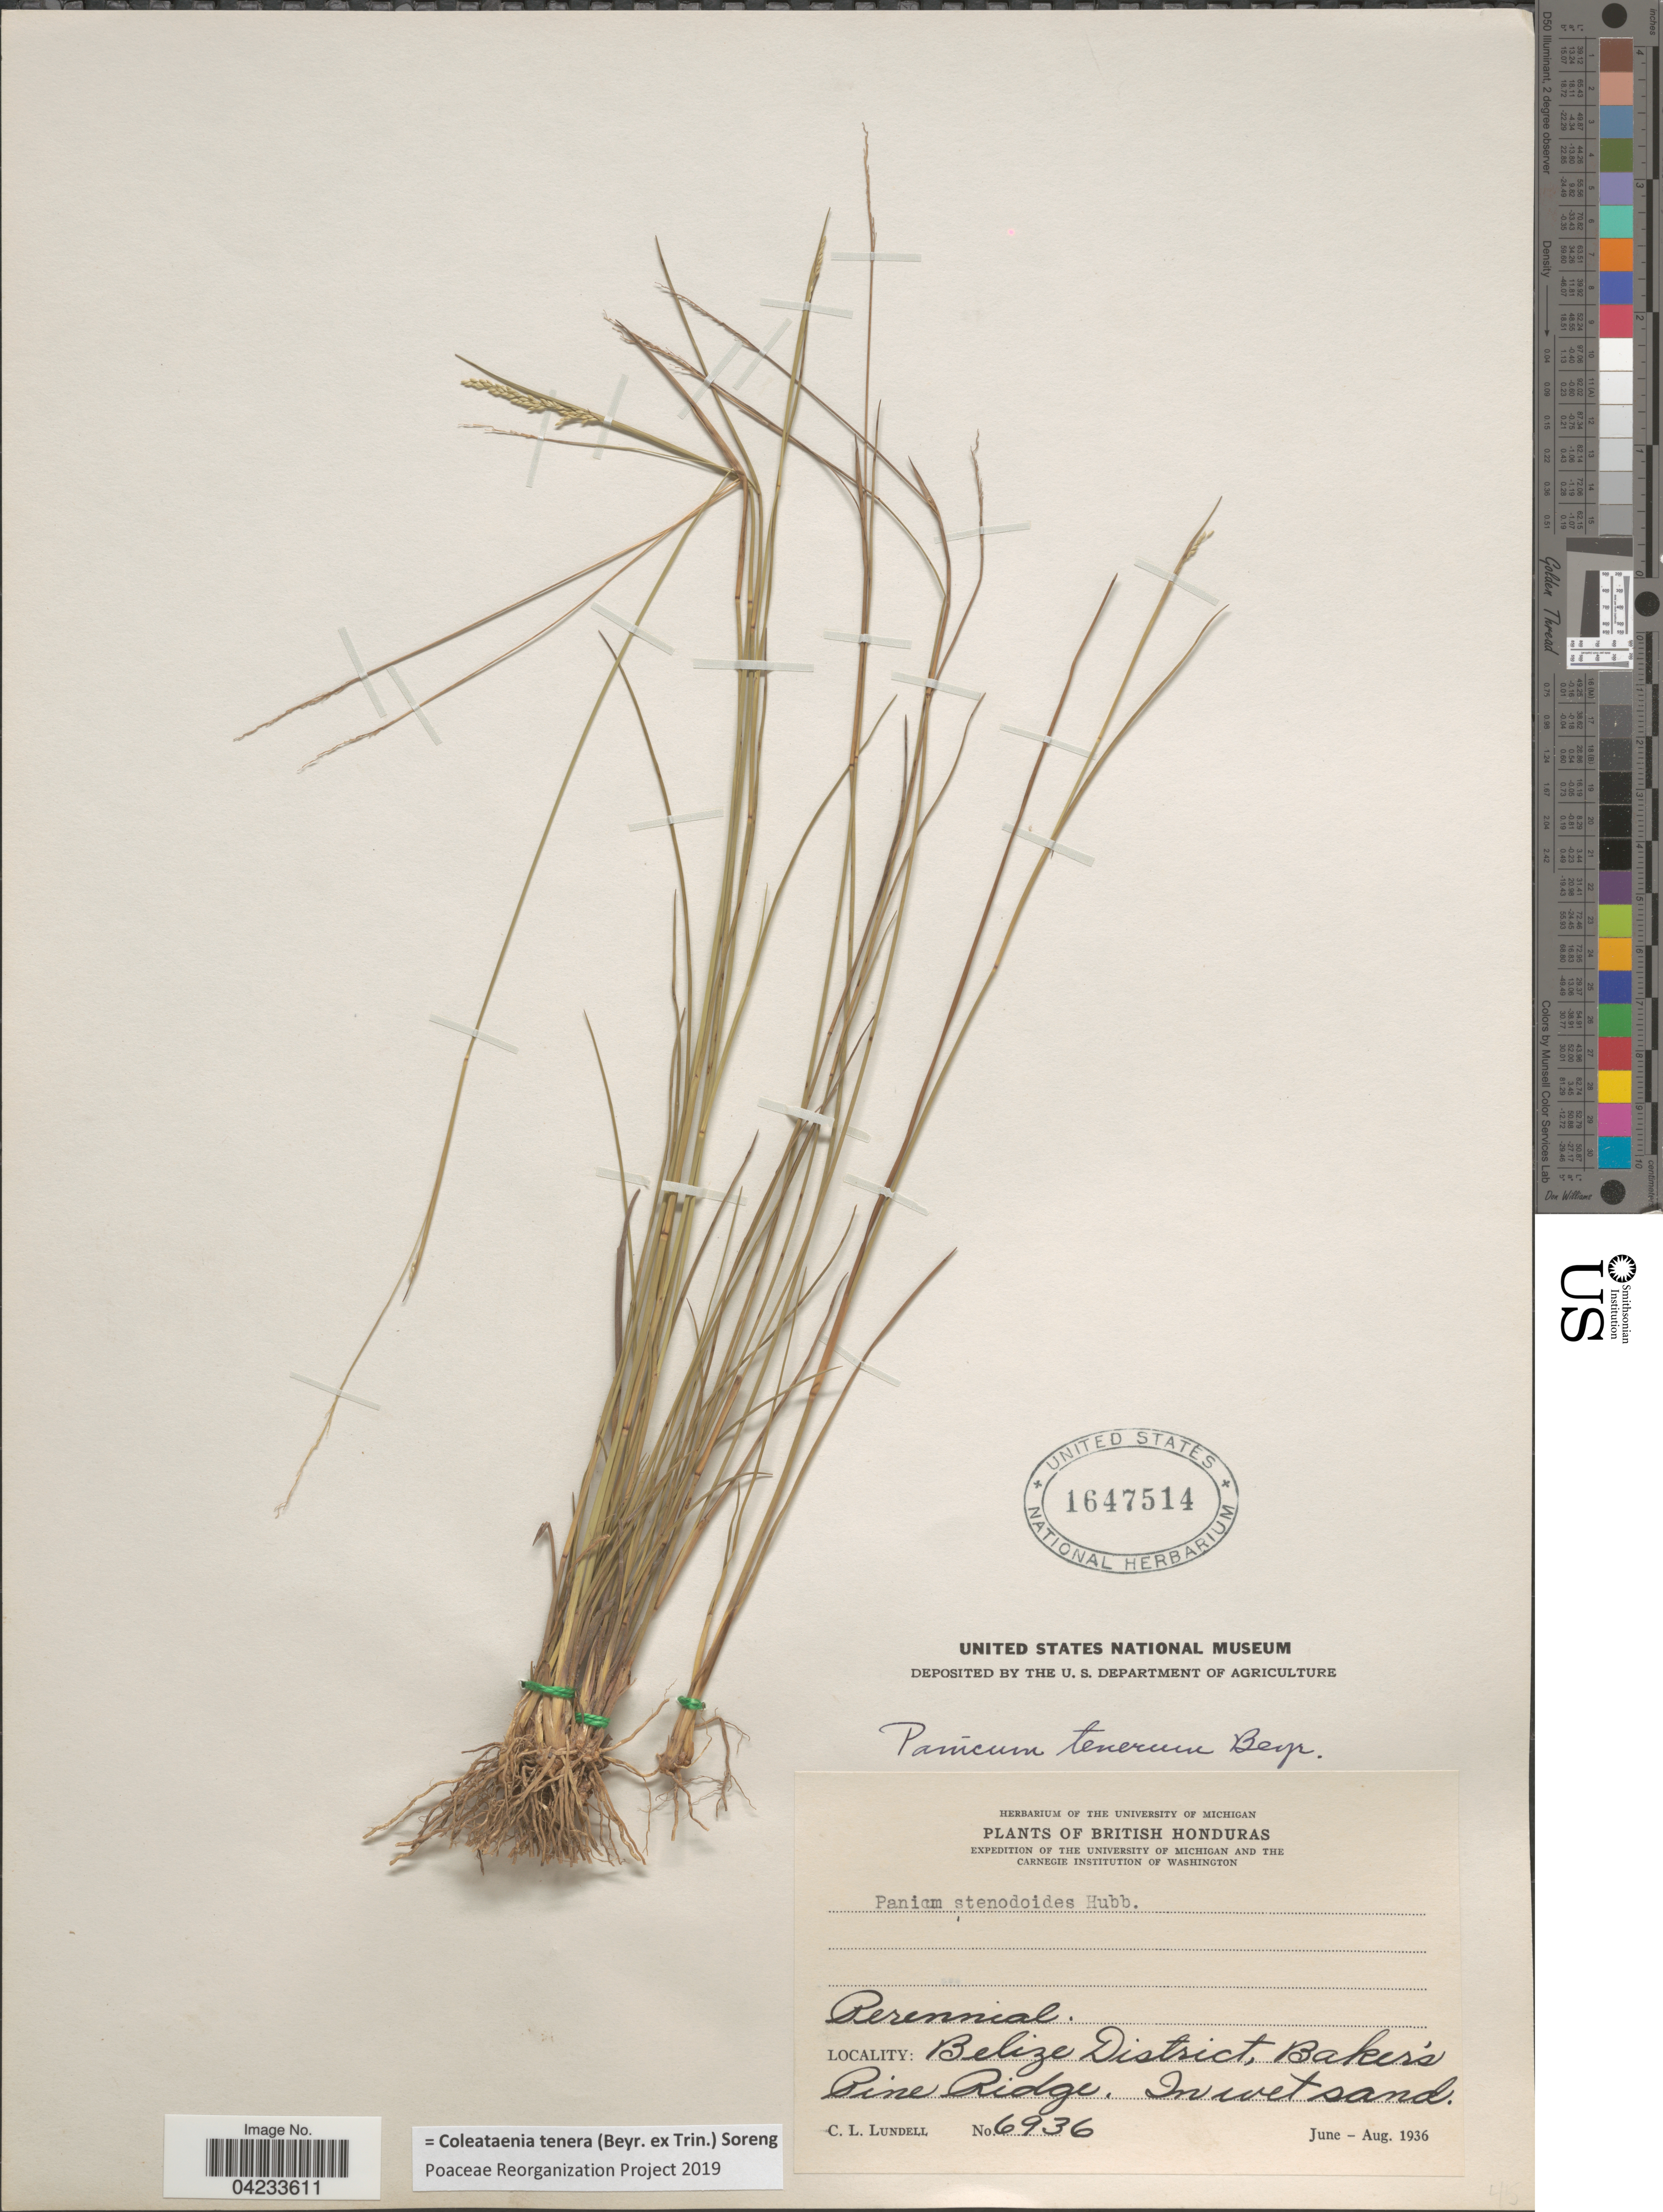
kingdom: Plantae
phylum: Tracheophyta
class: Liliopsida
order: Poales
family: Poaceae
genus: Coleataenia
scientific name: Coleataenia tenera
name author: (Beyr. ex Trin.) Soreng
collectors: C. L. Lundell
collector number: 6936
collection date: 1936-06/1936-08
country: Belize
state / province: Belize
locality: British Honduras. Expedition of the University of Michigan and the Carnegie Institution of Washington. Belize District, Baker's Pine Ridge.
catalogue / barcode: US 1647514